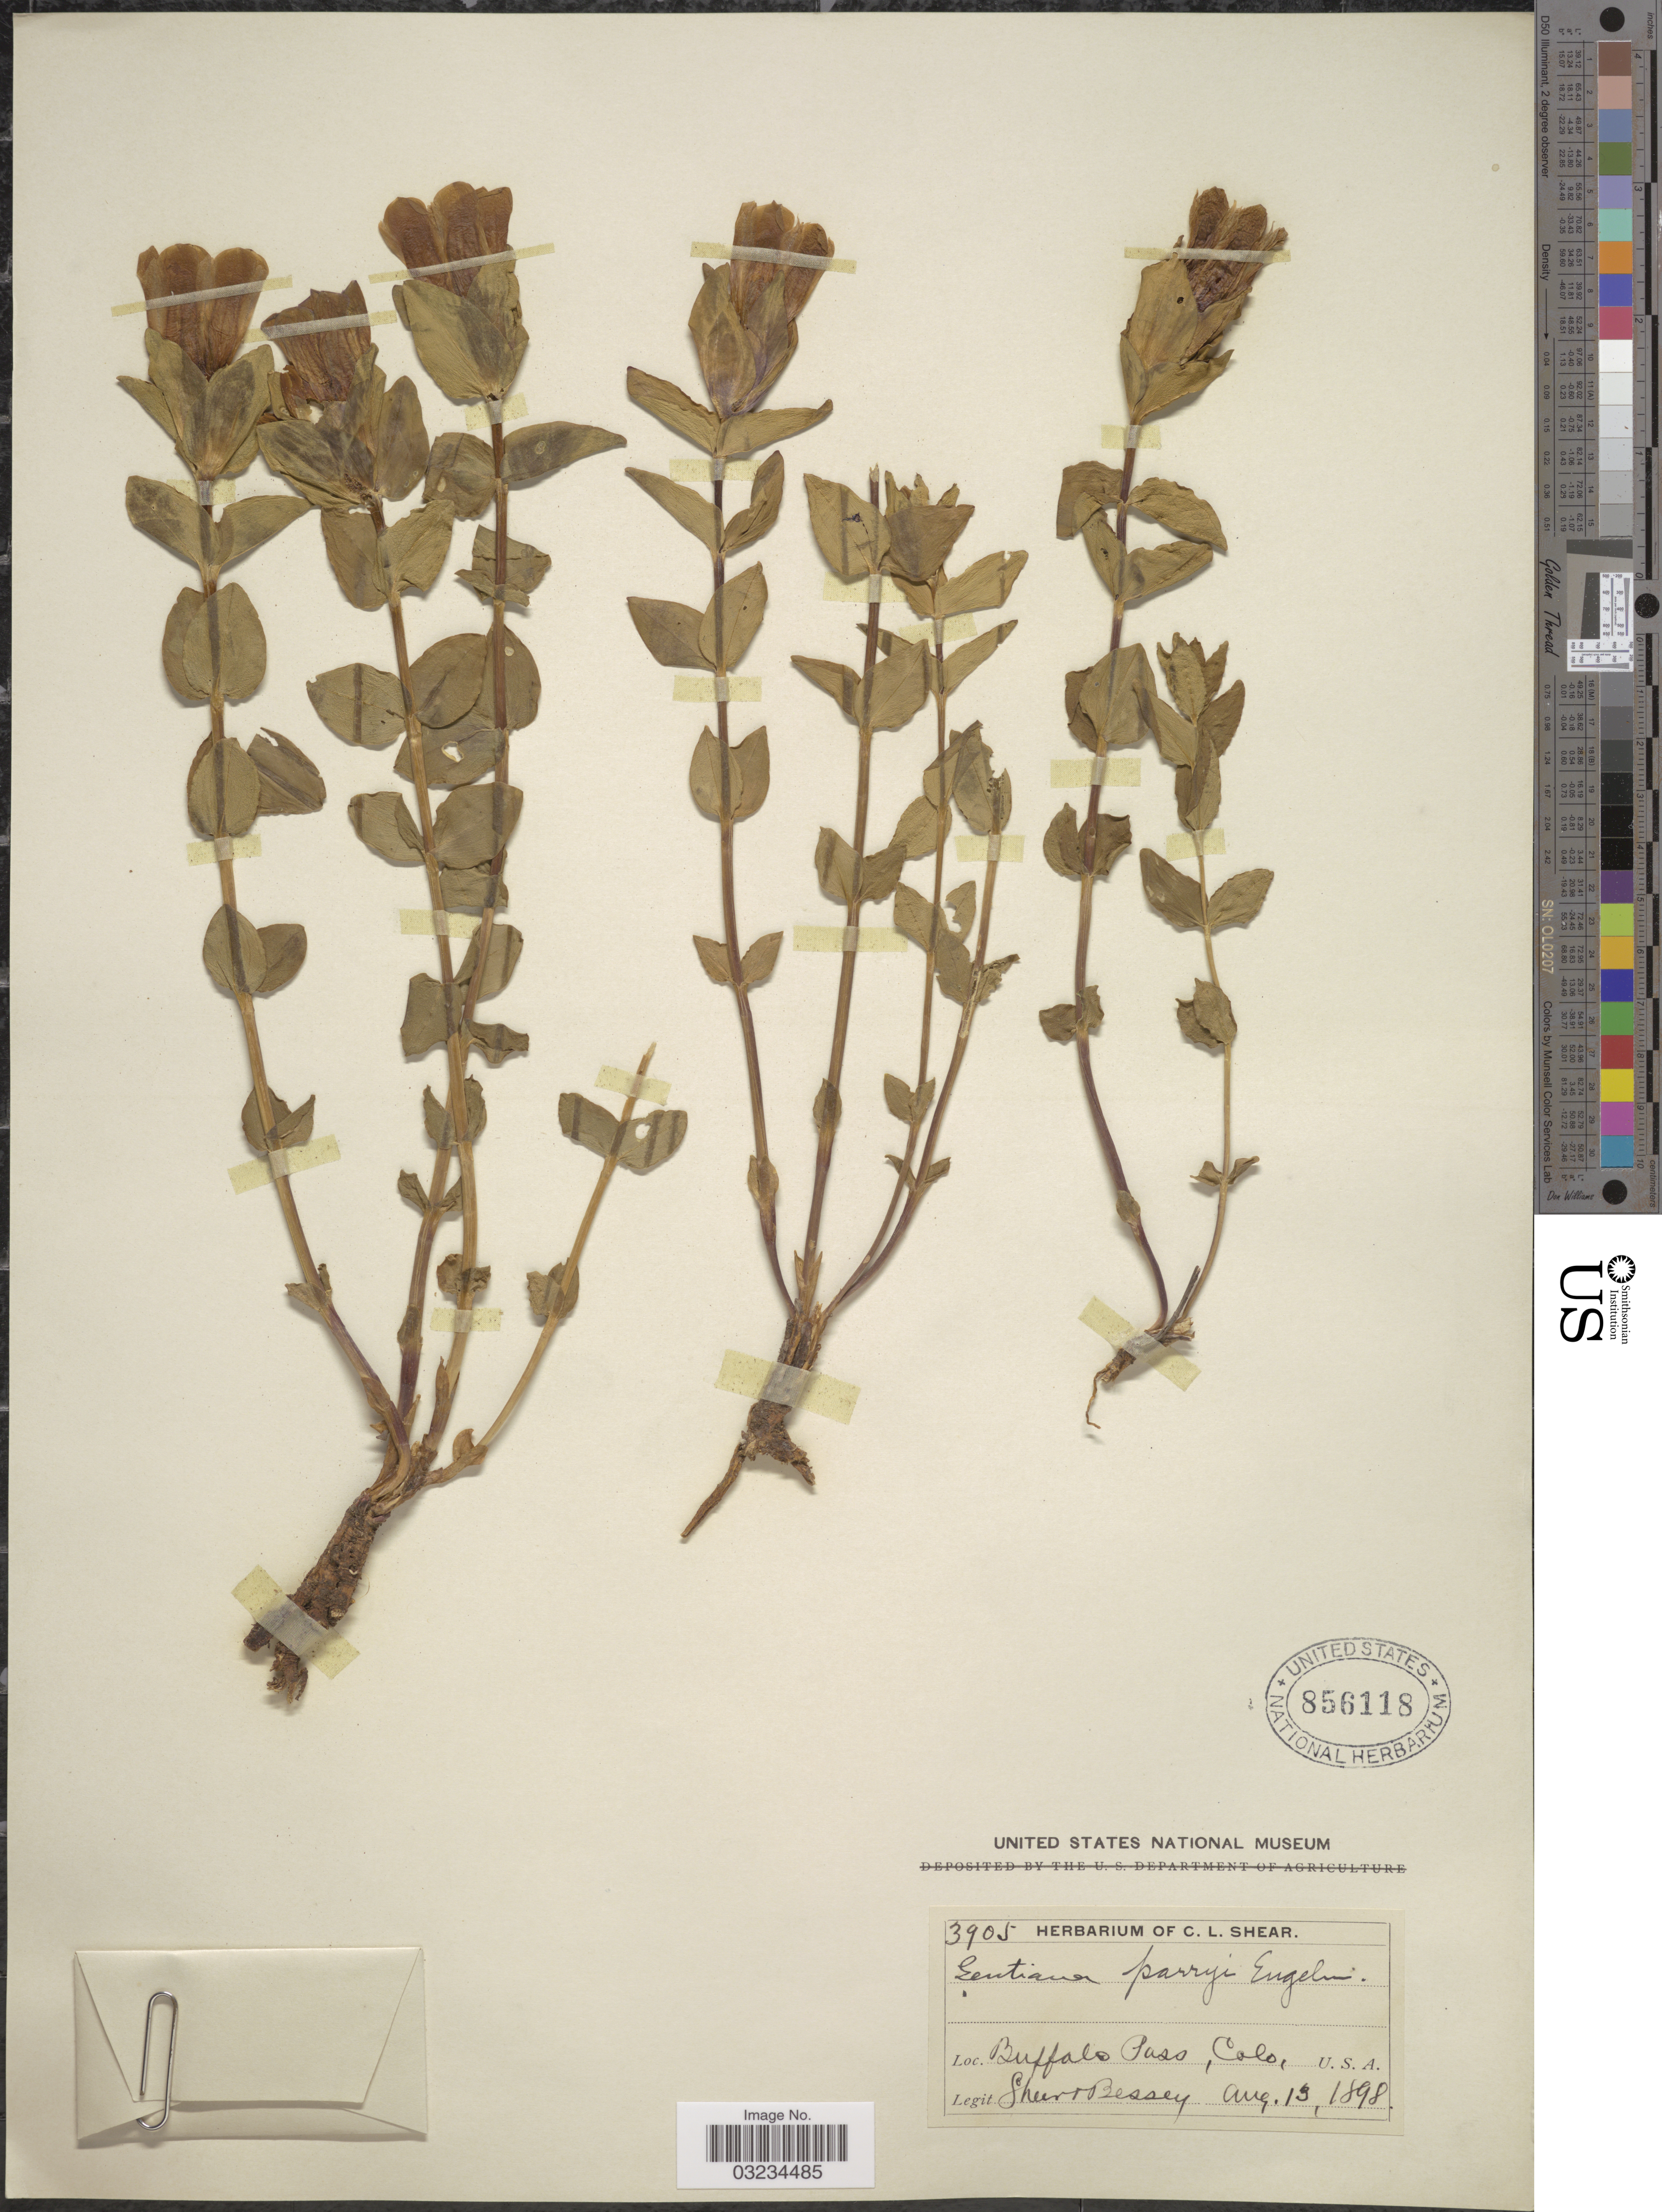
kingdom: Plantae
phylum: Tracheophyta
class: Magnoliopsida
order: Gentianales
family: Gentianaceae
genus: Gentiana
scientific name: Gentiana parryi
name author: Engelm.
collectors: -- Shear & -. Bessey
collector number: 3905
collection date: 1898-08-13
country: United States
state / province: Colorado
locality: Buffalo Pass.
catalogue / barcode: US 856118